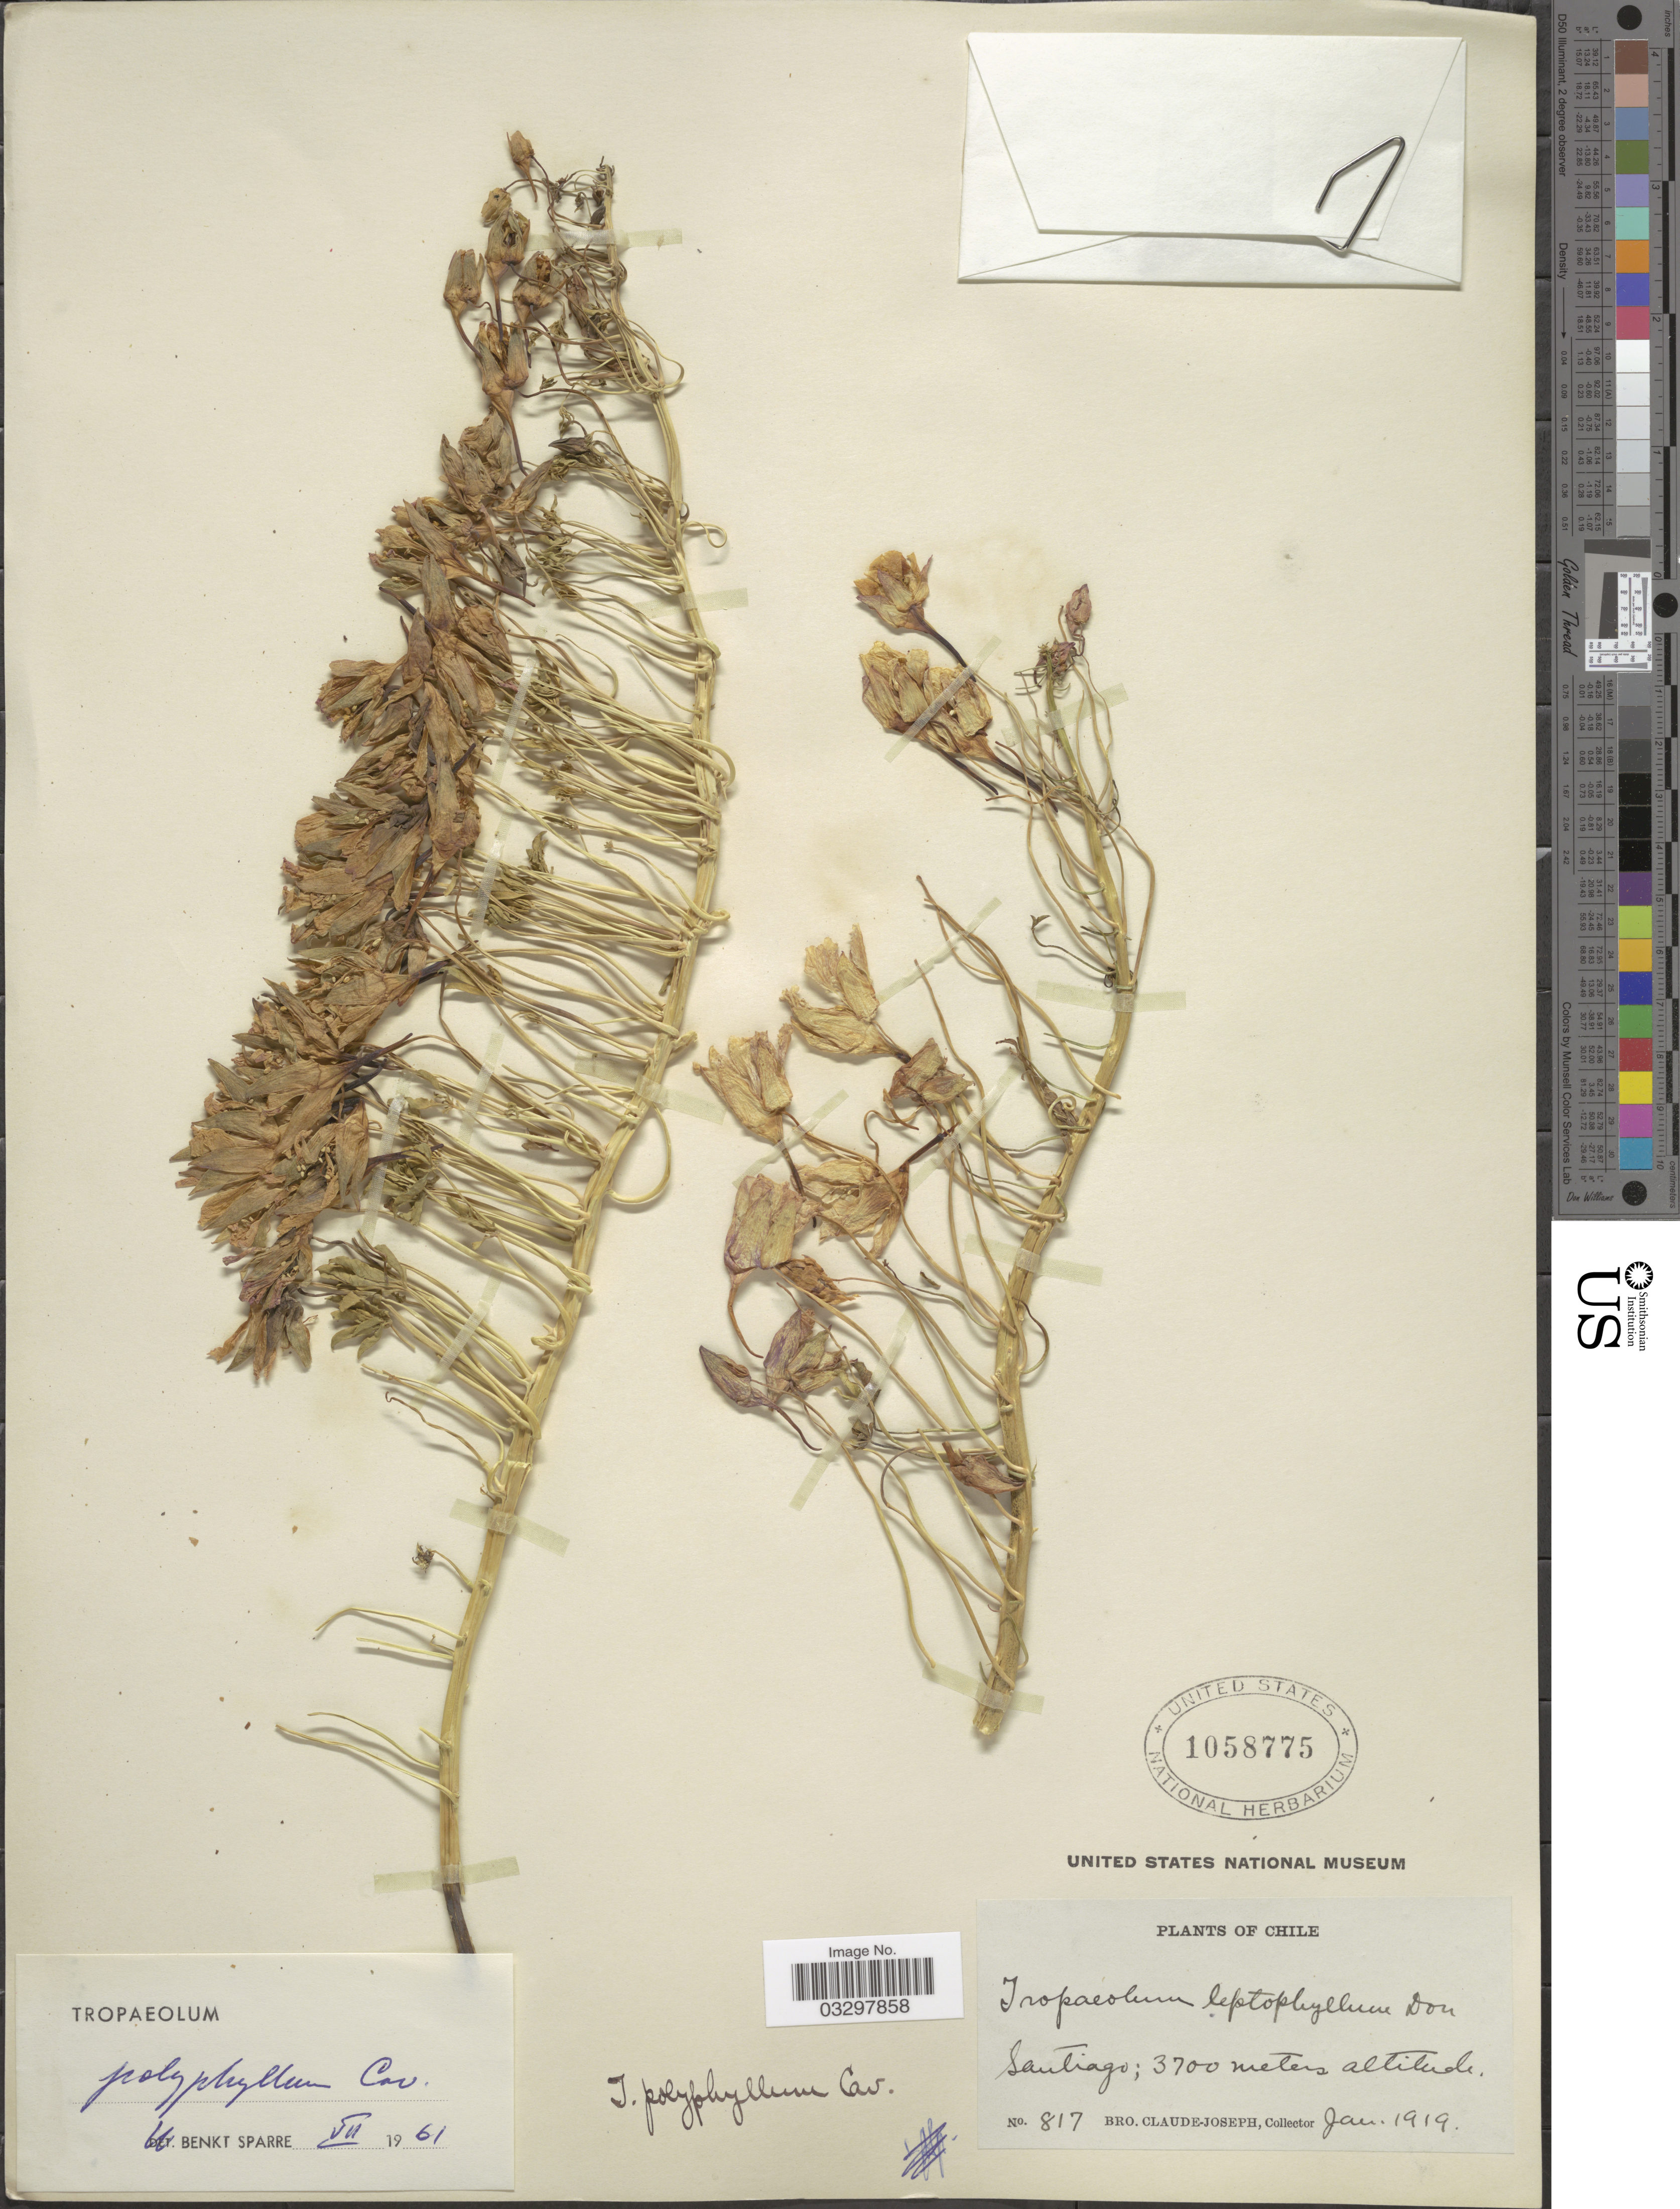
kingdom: Plantae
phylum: Tracheophyta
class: Magnoliopsida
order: Brassicales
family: Tropaeolaceae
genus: Tropaeolum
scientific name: Tropaeolum polyphyllum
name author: Cav.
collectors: Bro. Claude-Joseph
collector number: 817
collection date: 1919-01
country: Chile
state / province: Región Metropolitana (RM)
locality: Santiago.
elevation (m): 3700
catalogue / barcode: US 1058775